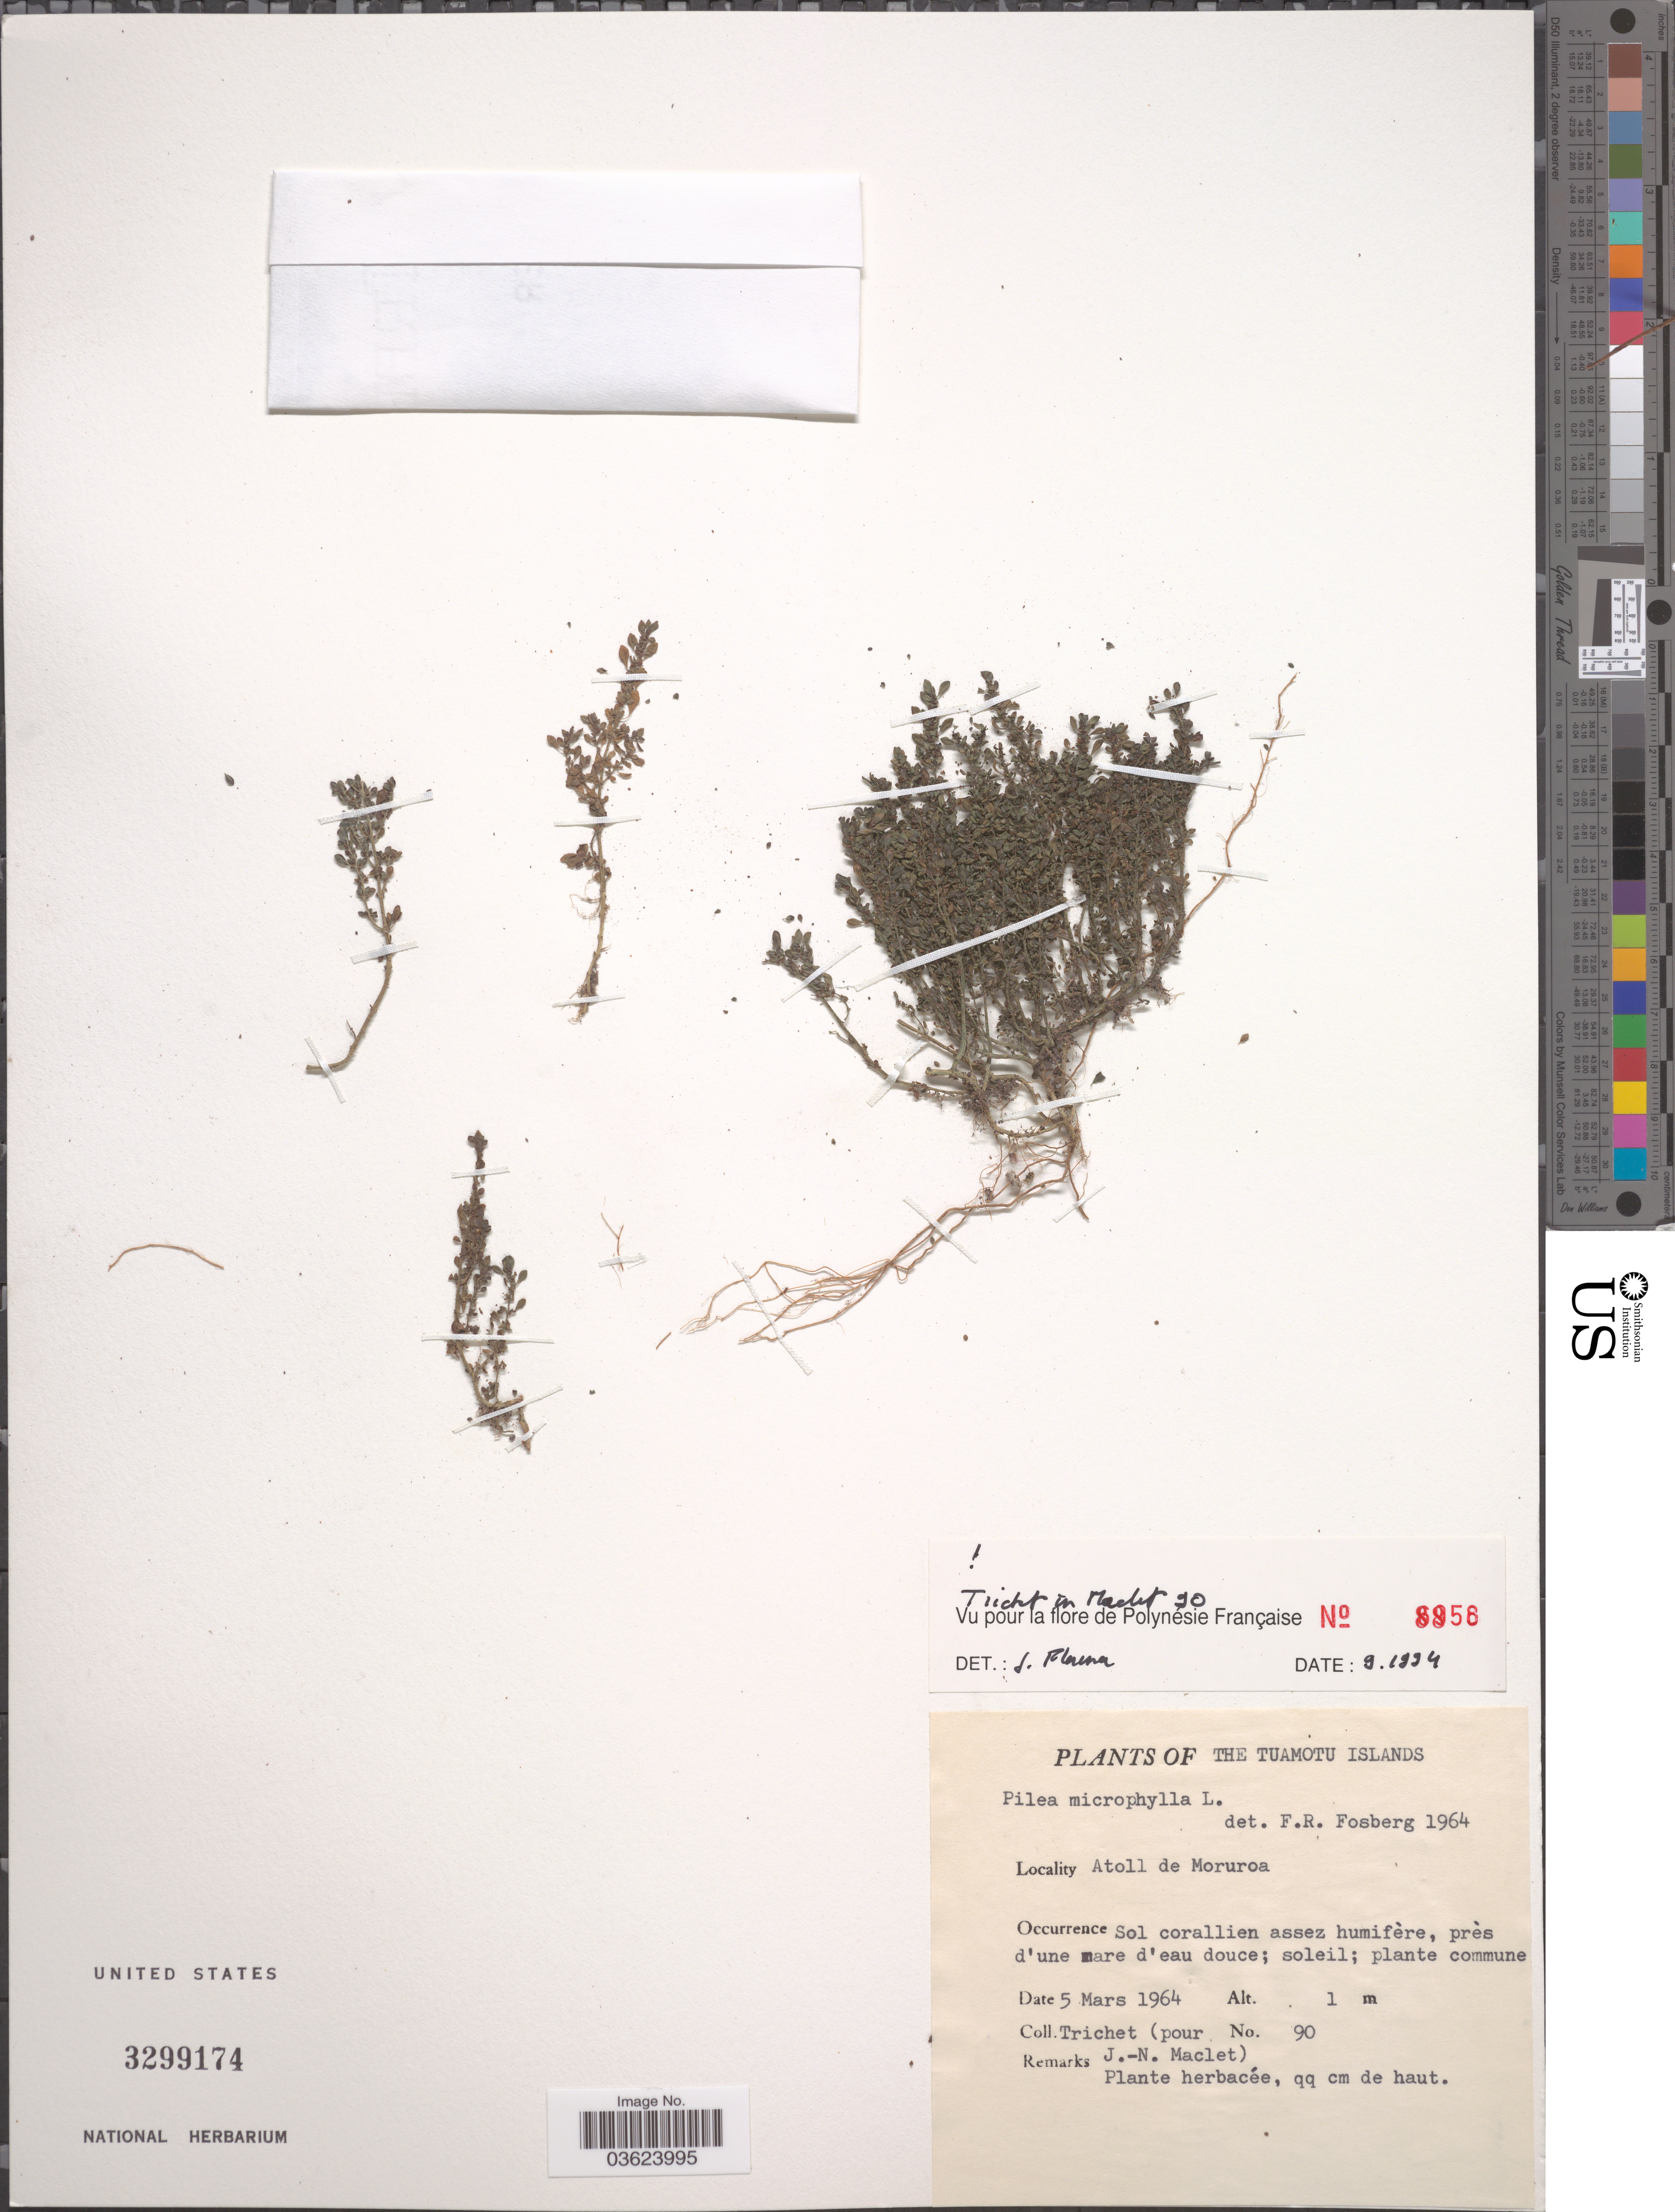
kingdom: Plantae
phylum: Tracheophyta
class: Magnoliopsida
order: Rosales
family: Urticaceae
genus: Pilea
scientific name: Pilea microphylla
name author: (L.) Liebm.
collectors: Trichet & J. Maclet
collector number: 90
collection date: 1964-03-05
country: French Polynesia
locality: The Tuamotu Islands. Atoll de Moruroa.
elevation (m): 1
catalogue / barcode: US 3299174